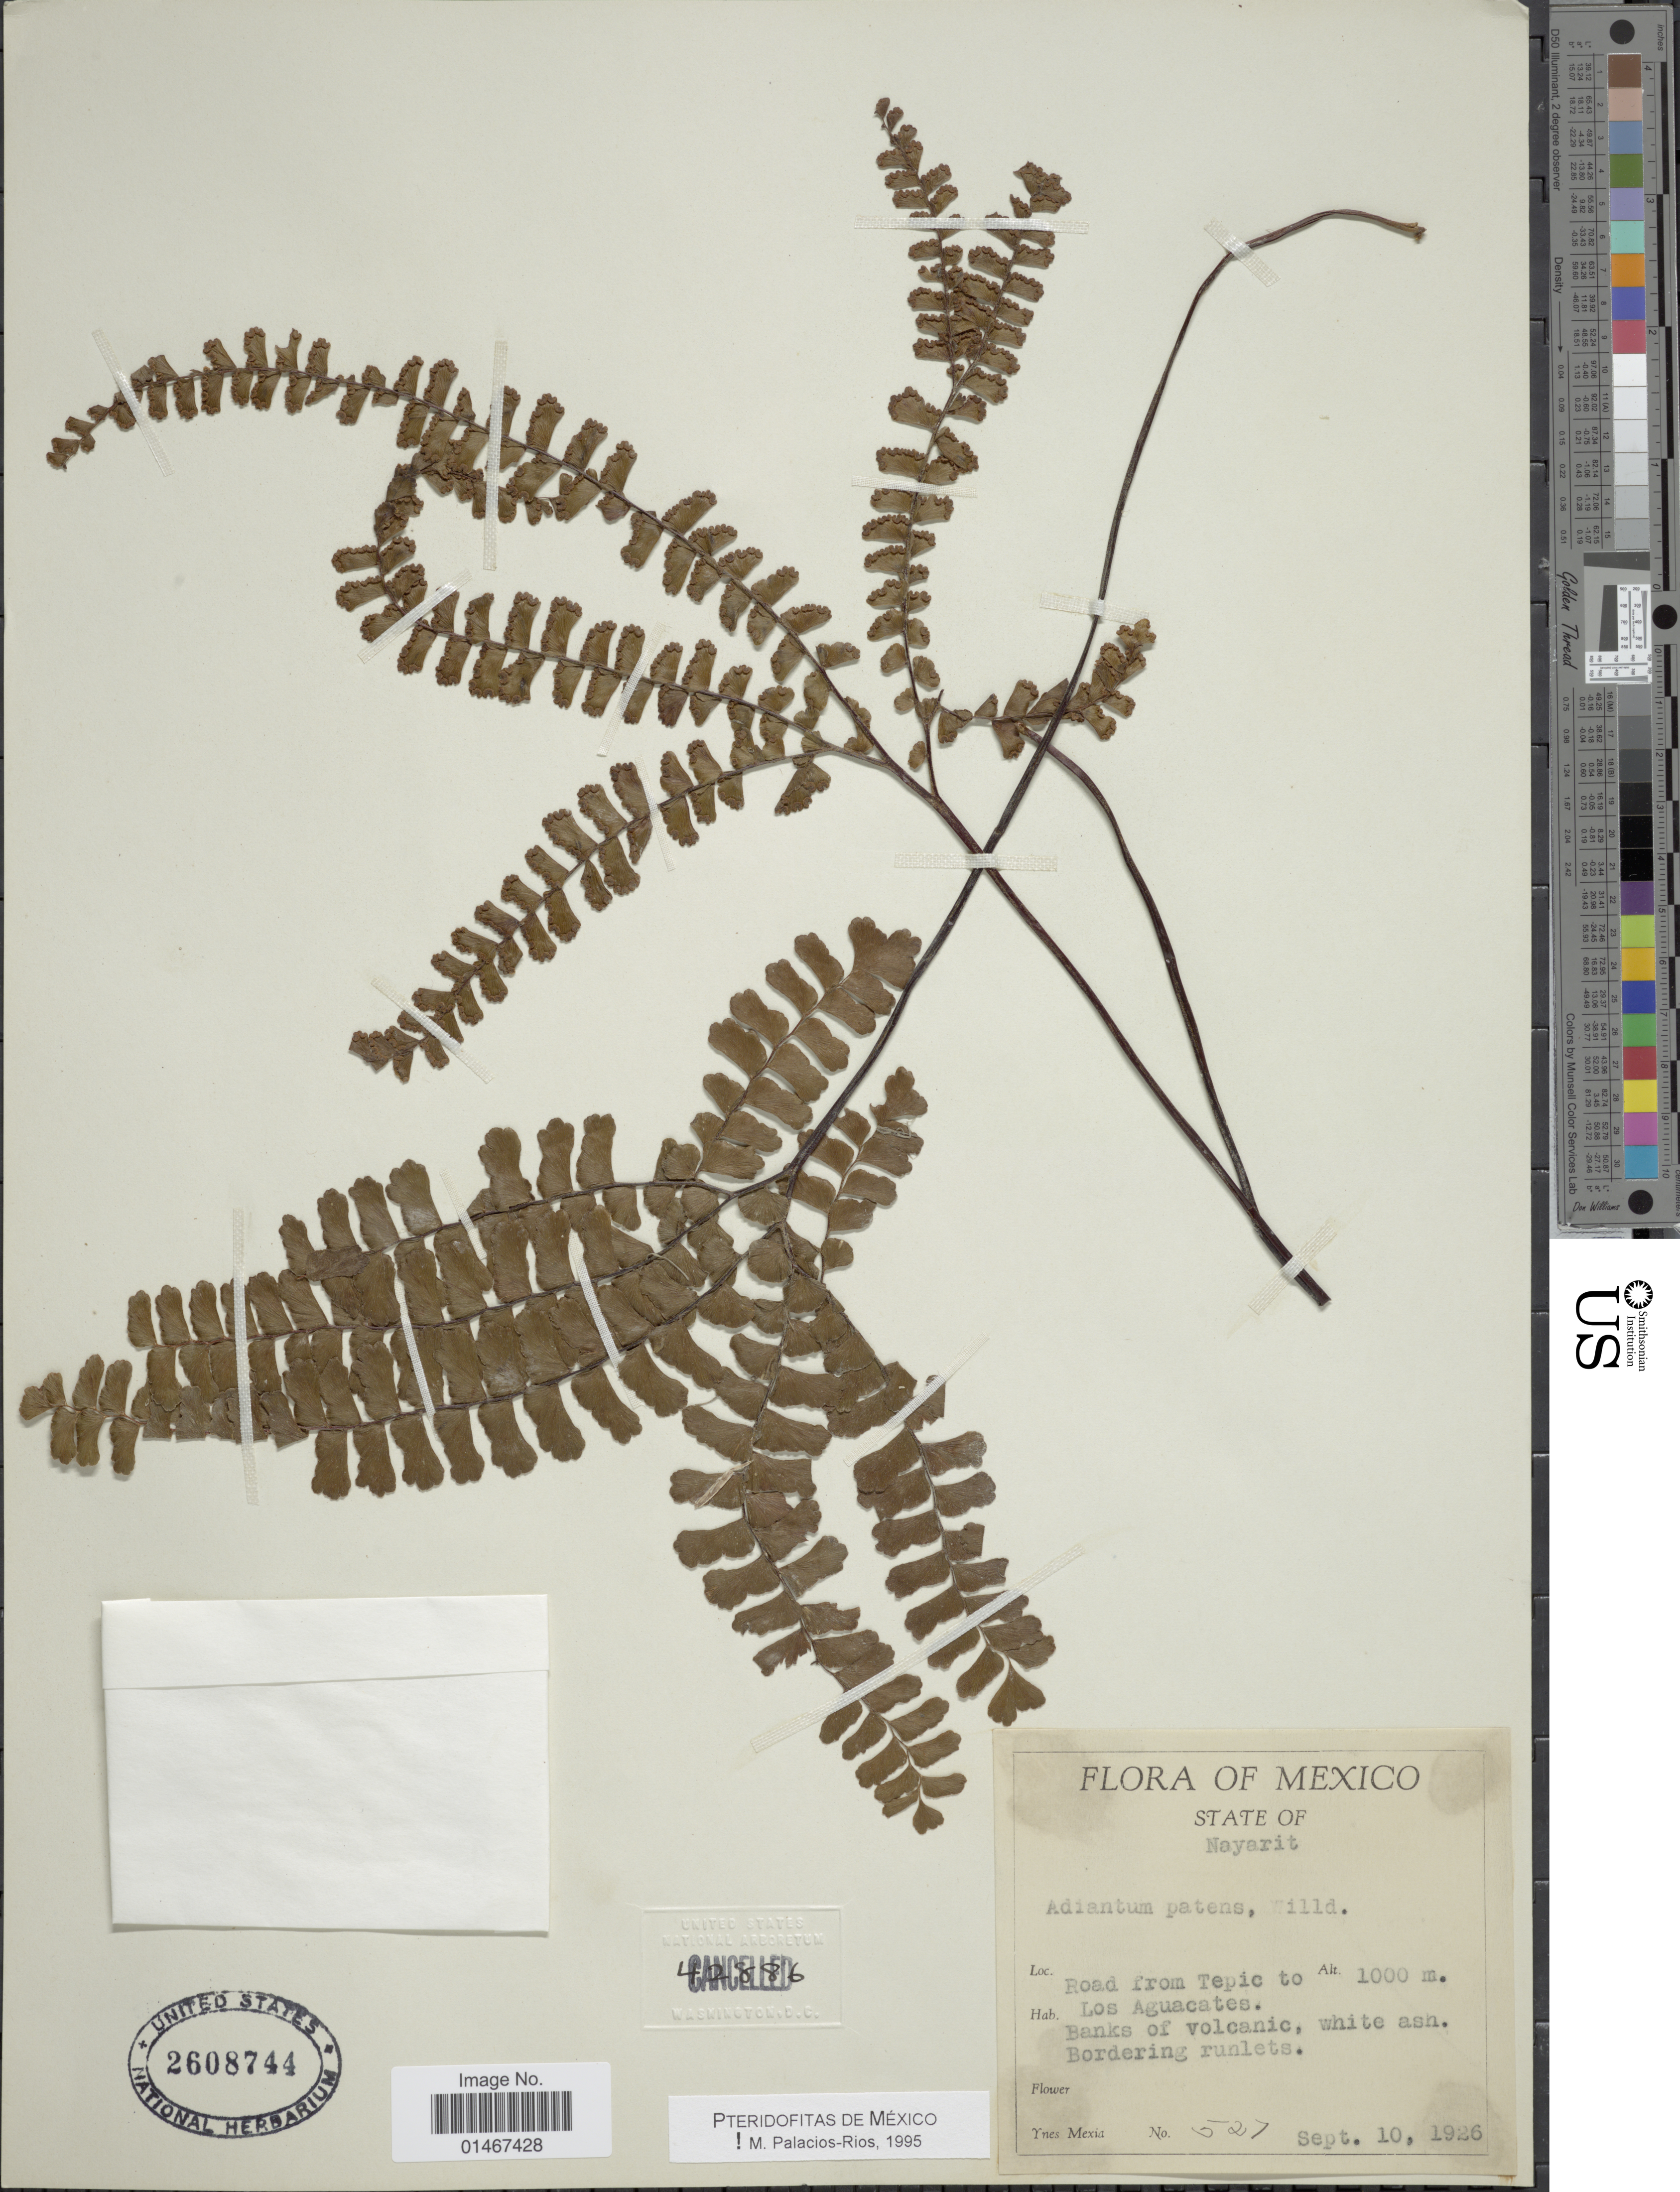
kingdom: Plantae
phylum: Tracheophyta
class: Polypodiopsida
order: Polypodiales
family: Pteridaceae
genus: Adiantum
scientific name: Adiantum patens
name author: Willd.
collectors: Y. Mexia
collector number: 527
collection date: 1926-09-10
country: Mexico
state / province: Nayarit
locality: Road from Tepic to Los Aguacates.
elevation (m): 1000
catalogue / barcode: US 2608744